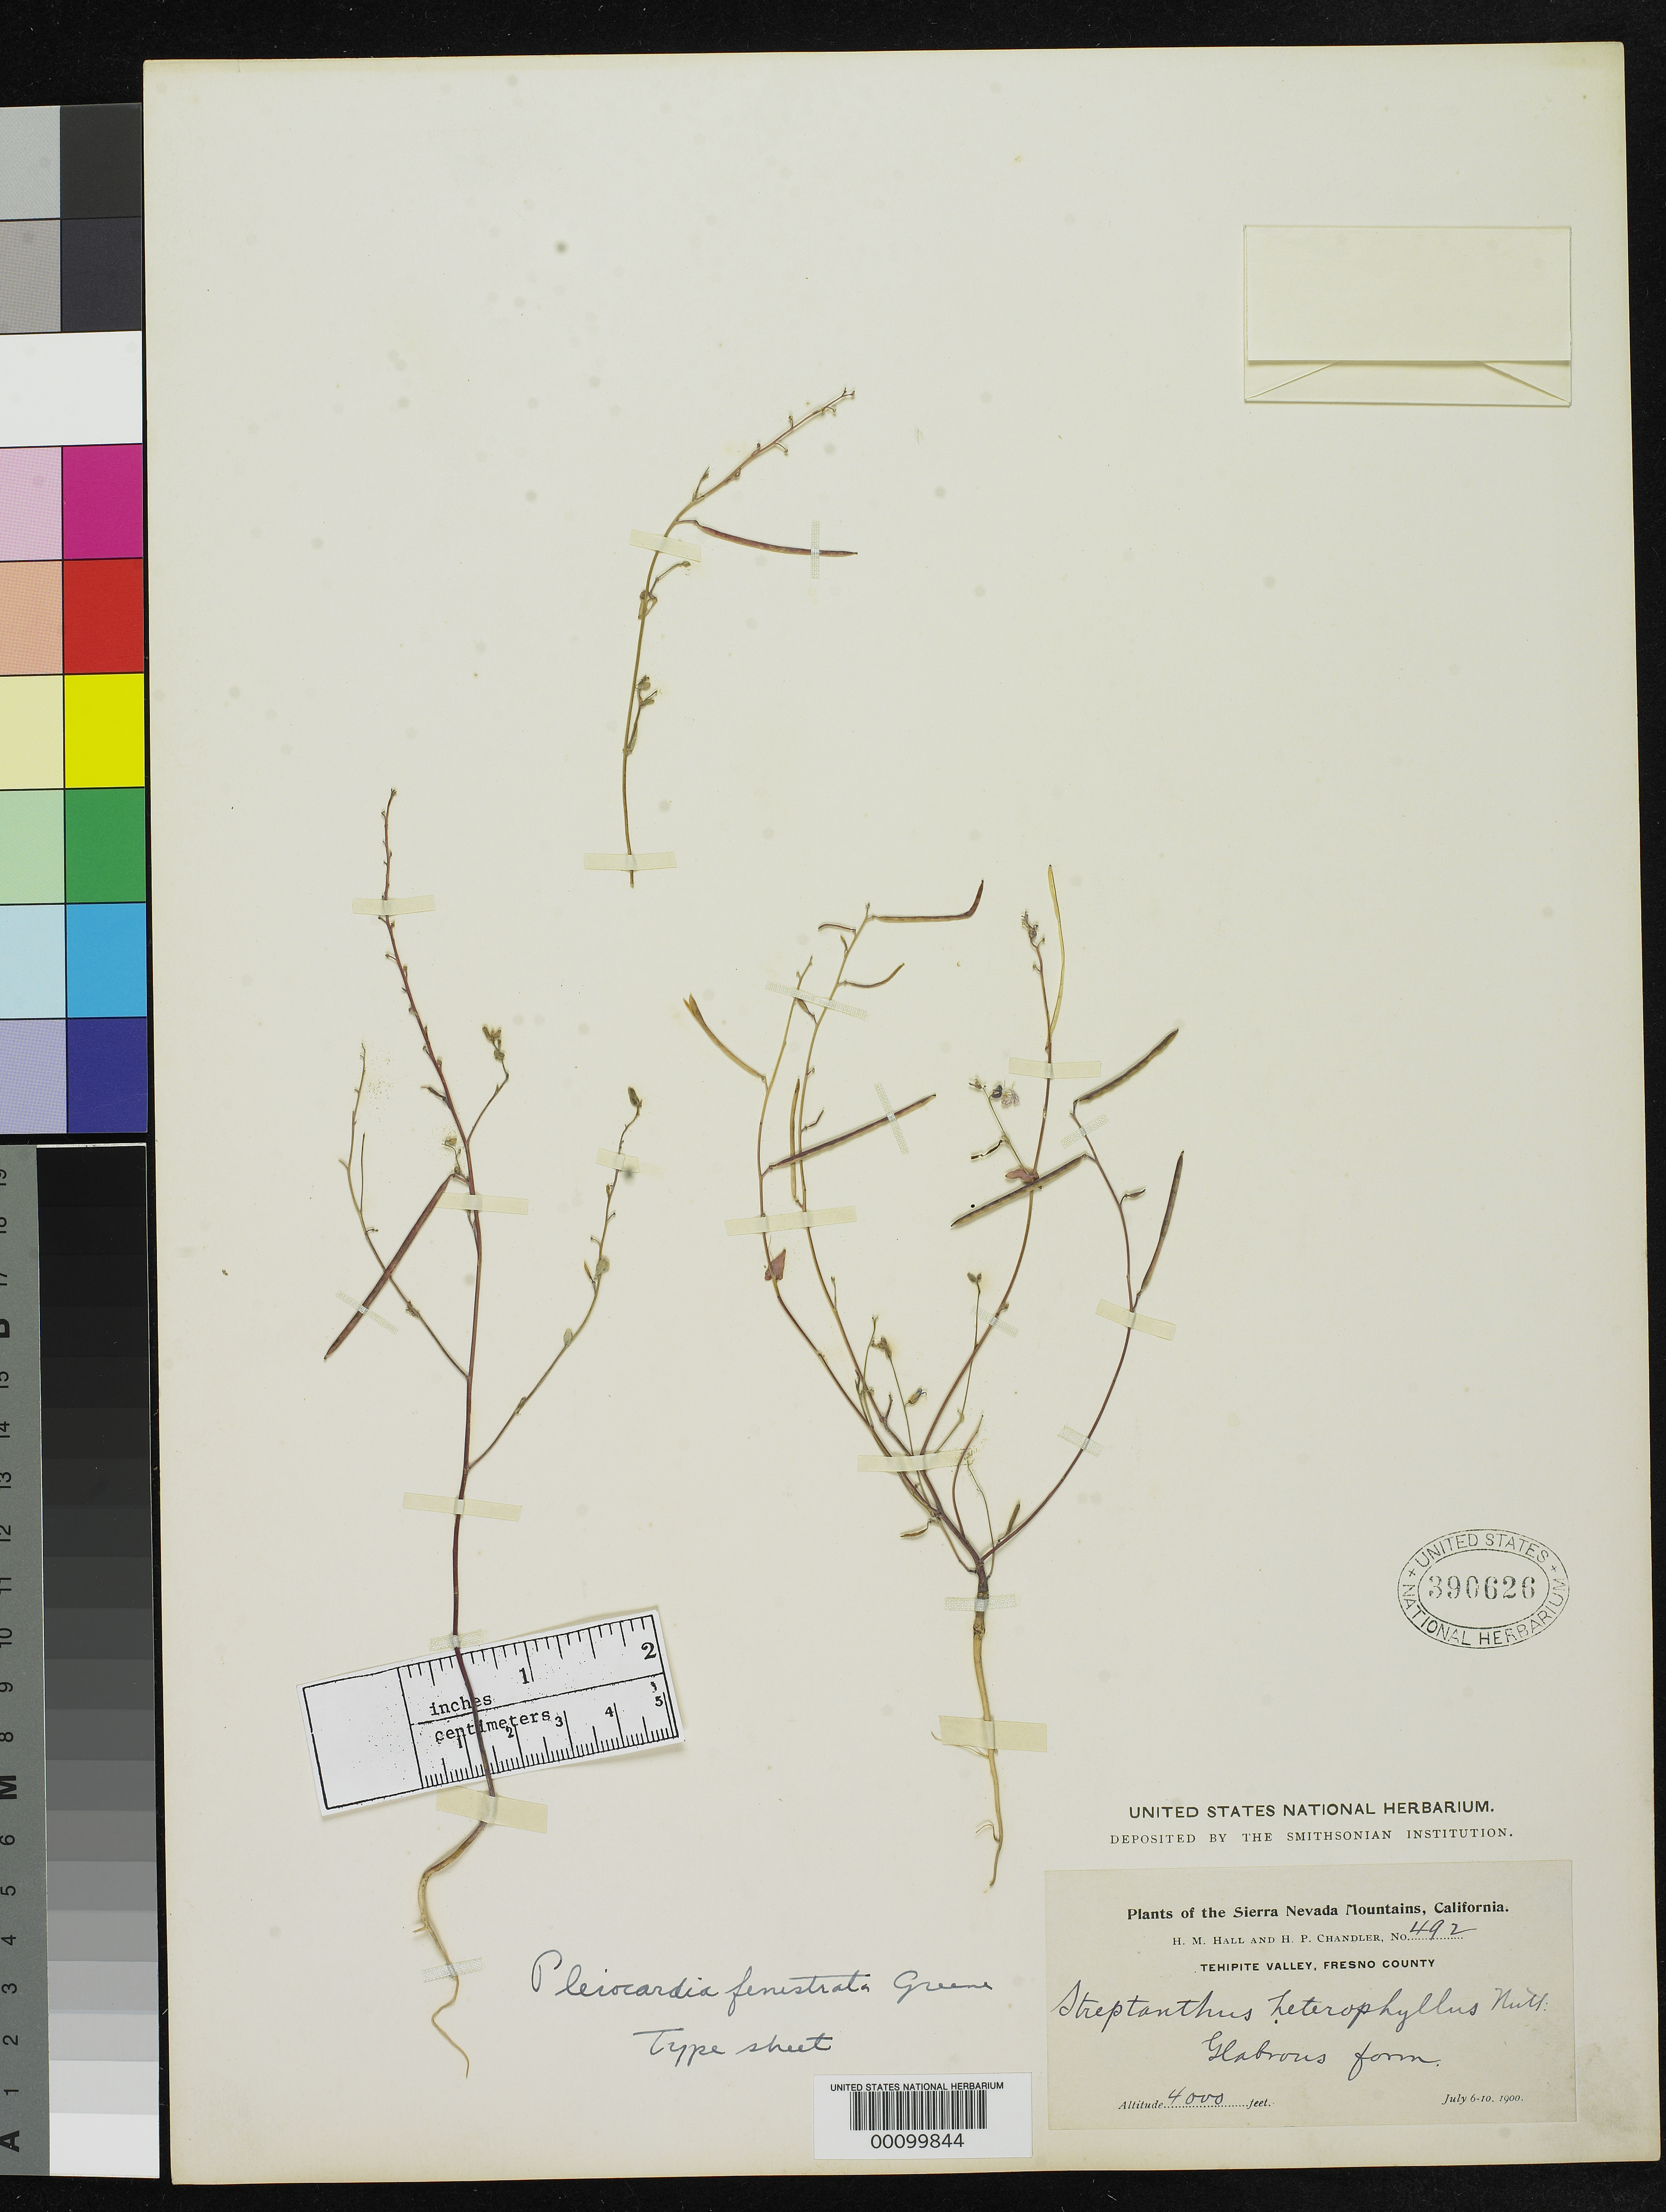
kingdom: Plantae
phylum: Tracheophyta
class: Magnoliopsida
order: Brassicales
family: Brassicaceae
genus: Pleiocardia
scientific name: Pleiocardia fenestrata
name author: Greene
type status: Holotype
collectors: H. M. Hall & H. Babcock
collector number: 492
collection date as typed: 06 Jul 1900 to 10 Jul 1900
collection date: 1900-07-06/1900-07-10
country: United States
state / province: California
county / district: Fresno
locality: Tehipite Valley.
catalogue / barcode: US 390626